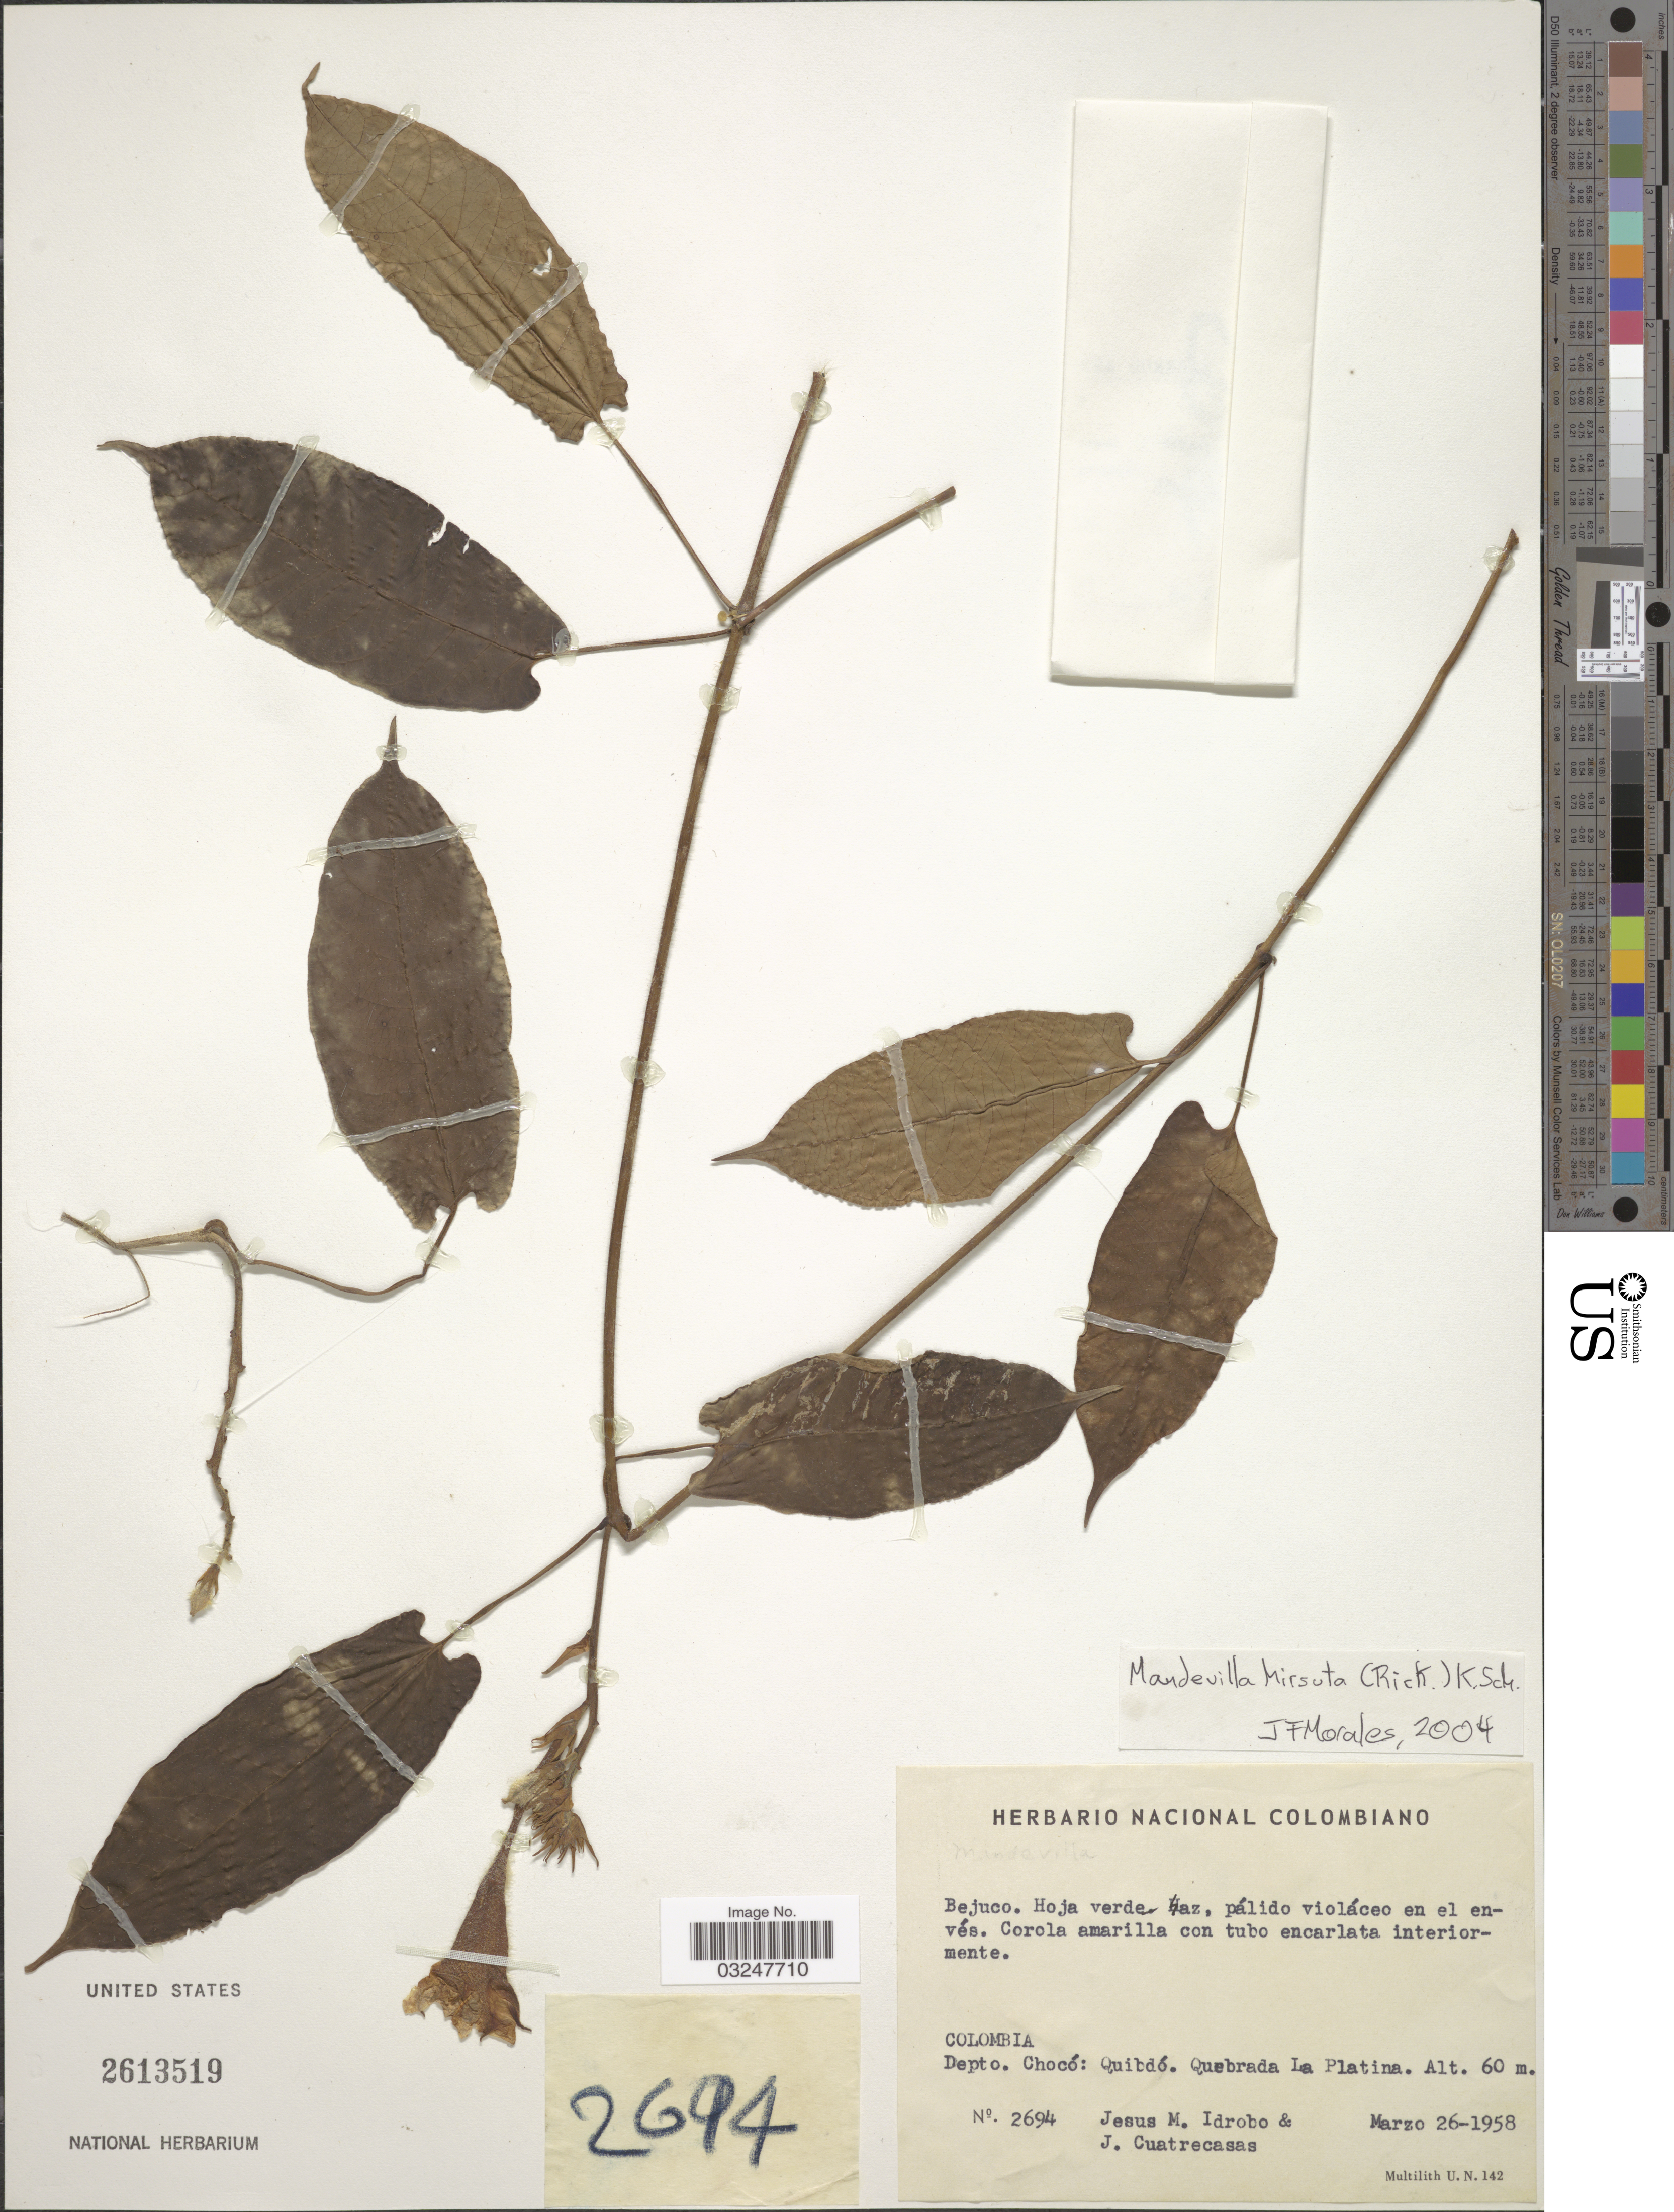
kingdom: Plantae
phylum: Tracheophyta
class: Magnoliopsida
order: Gentianales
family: Apocynaceae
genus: Mandevilla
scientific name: Mandevilla hirsuta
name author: (Rich.) K. Schum.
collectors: J. M. Idrobo & J. Cuatrecasas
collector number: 2694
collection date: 1958-03-26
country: Colombia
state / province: Chocó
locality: Depto. Chocó: Quibdó, Quebrada La Platina.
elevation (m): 60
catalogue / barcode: US 2613519